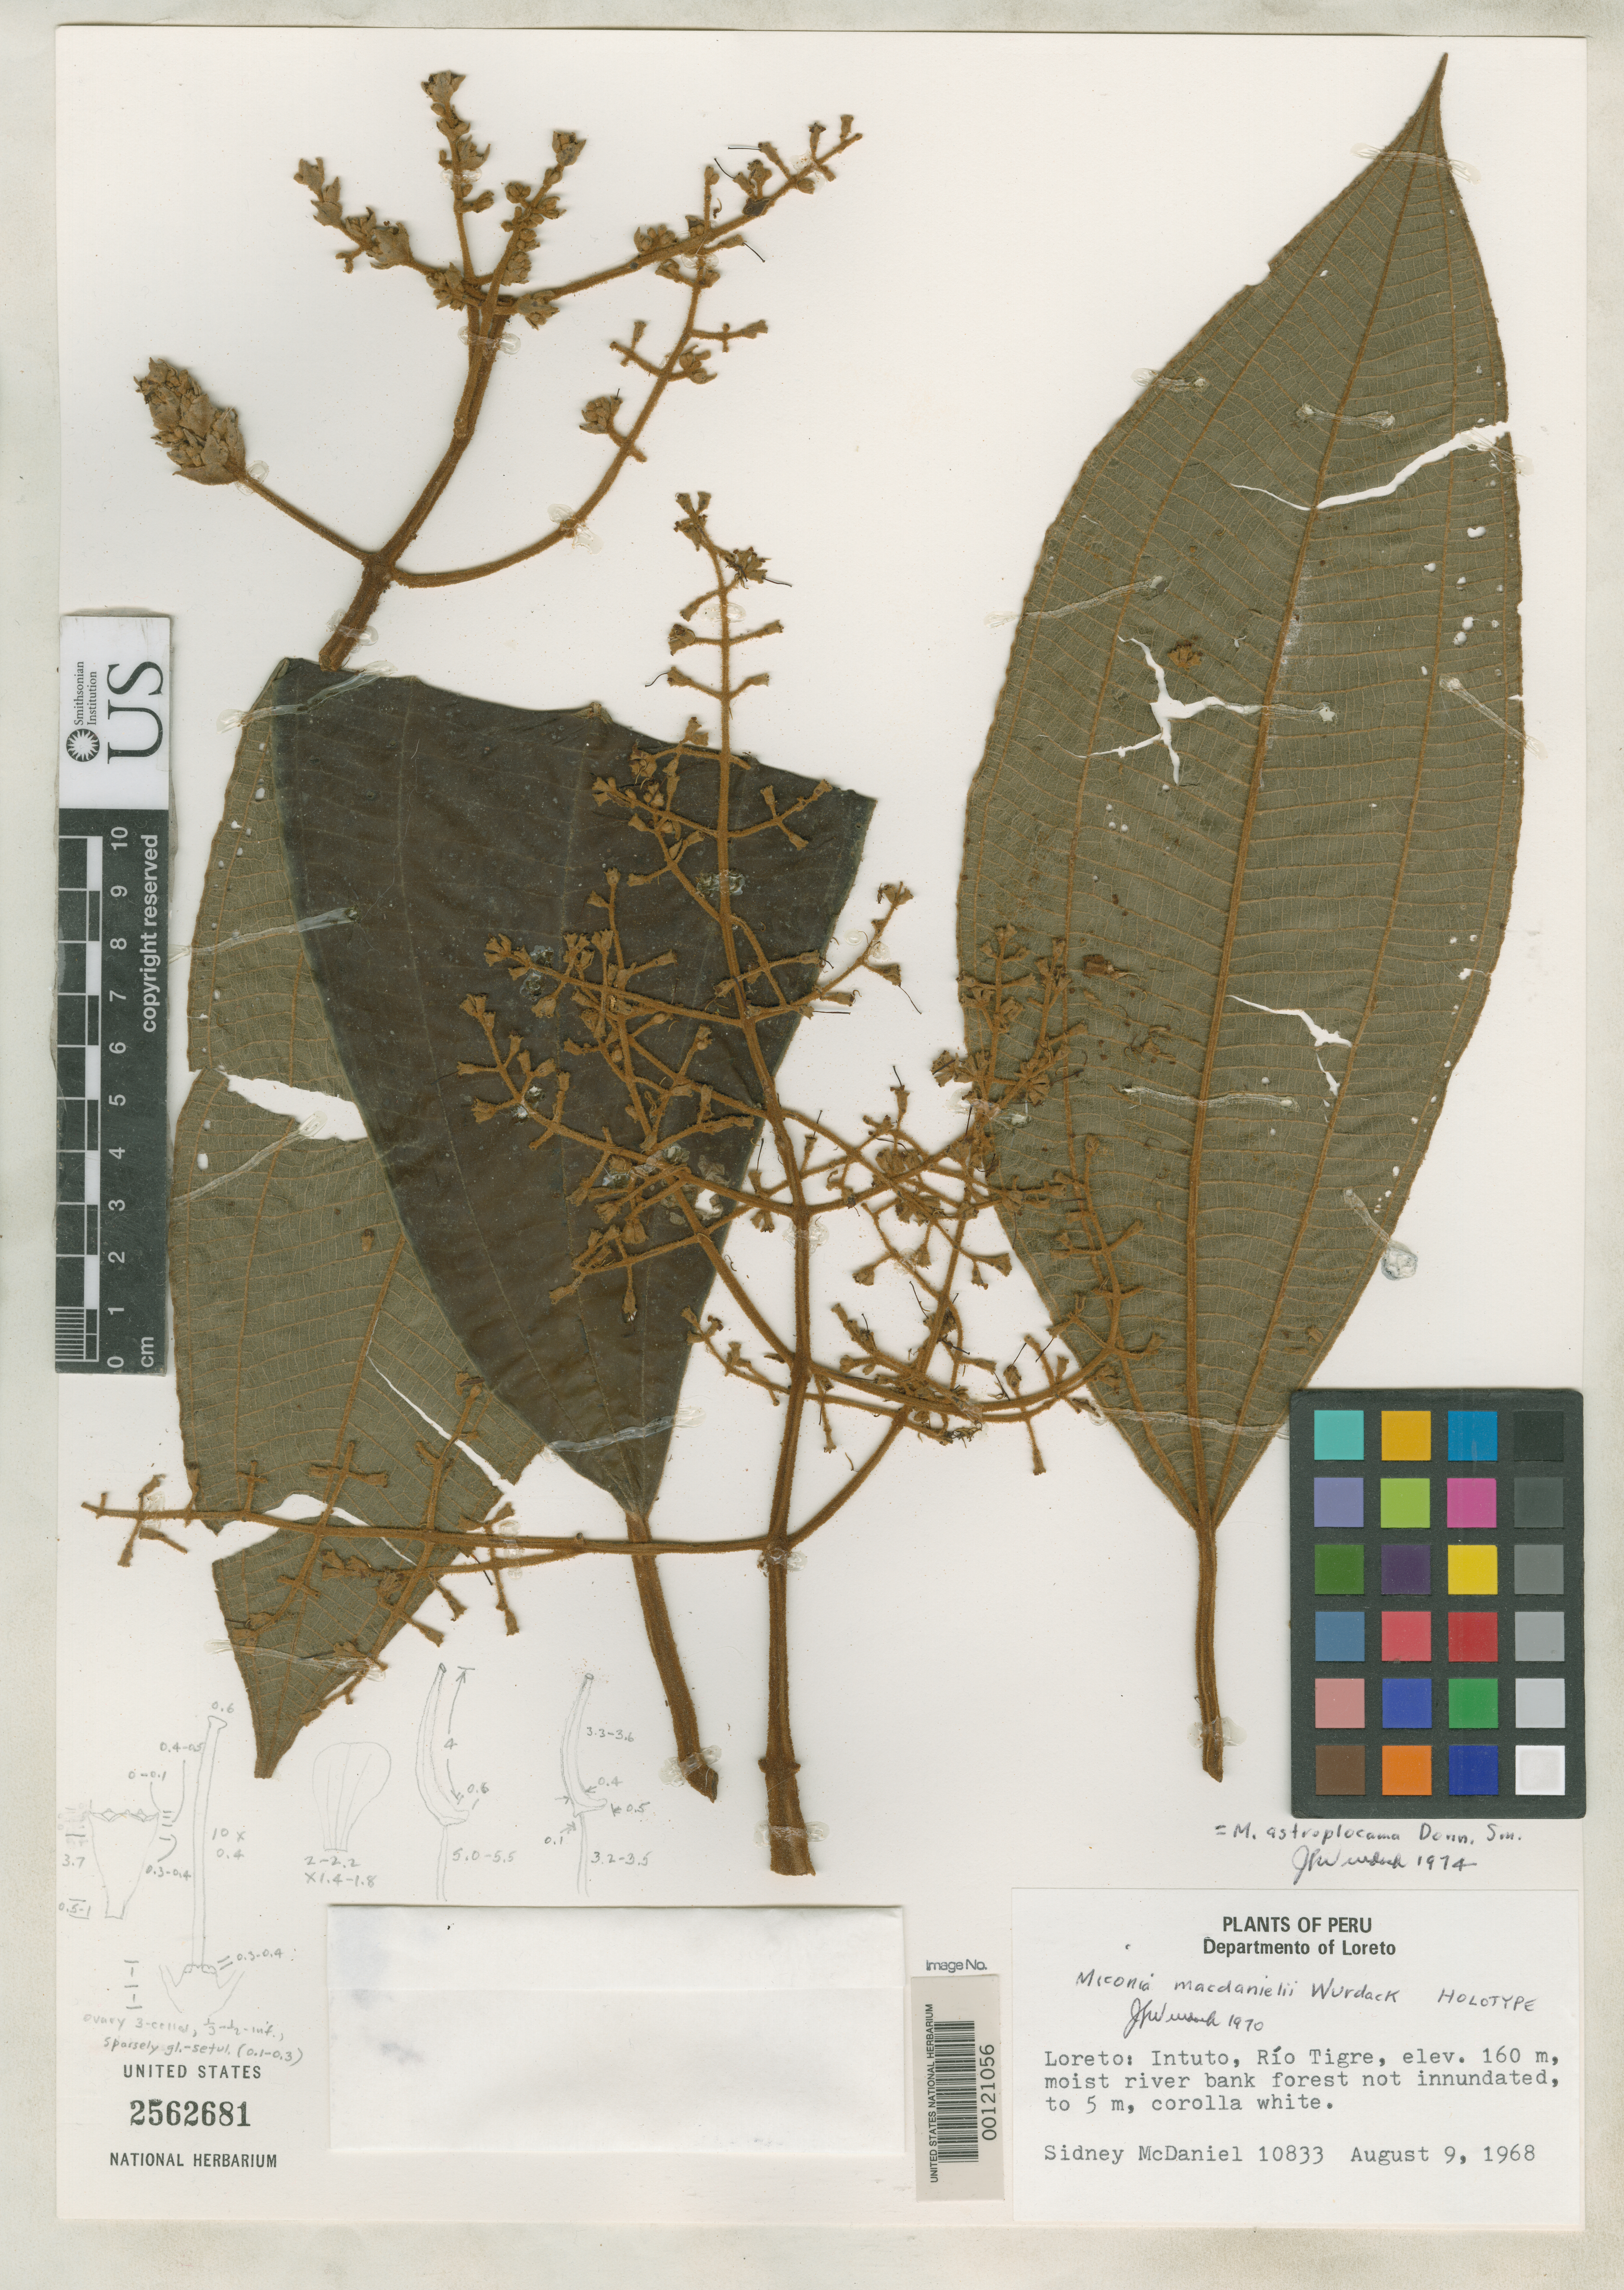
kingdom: Plantae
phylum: Tracheophyta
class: Magnoliopsida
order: Myrtales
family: Melastomataceae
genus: Miconia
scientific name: Miconia macdaniellii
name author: Wurdack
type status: Holotype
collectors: S. T. McDaniel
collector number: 10833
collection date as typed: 09 Aug 1968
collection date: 1968-08-09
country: Peru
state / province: Loreto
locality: Intuto, Rio Tigre.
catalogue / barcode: US 2562681